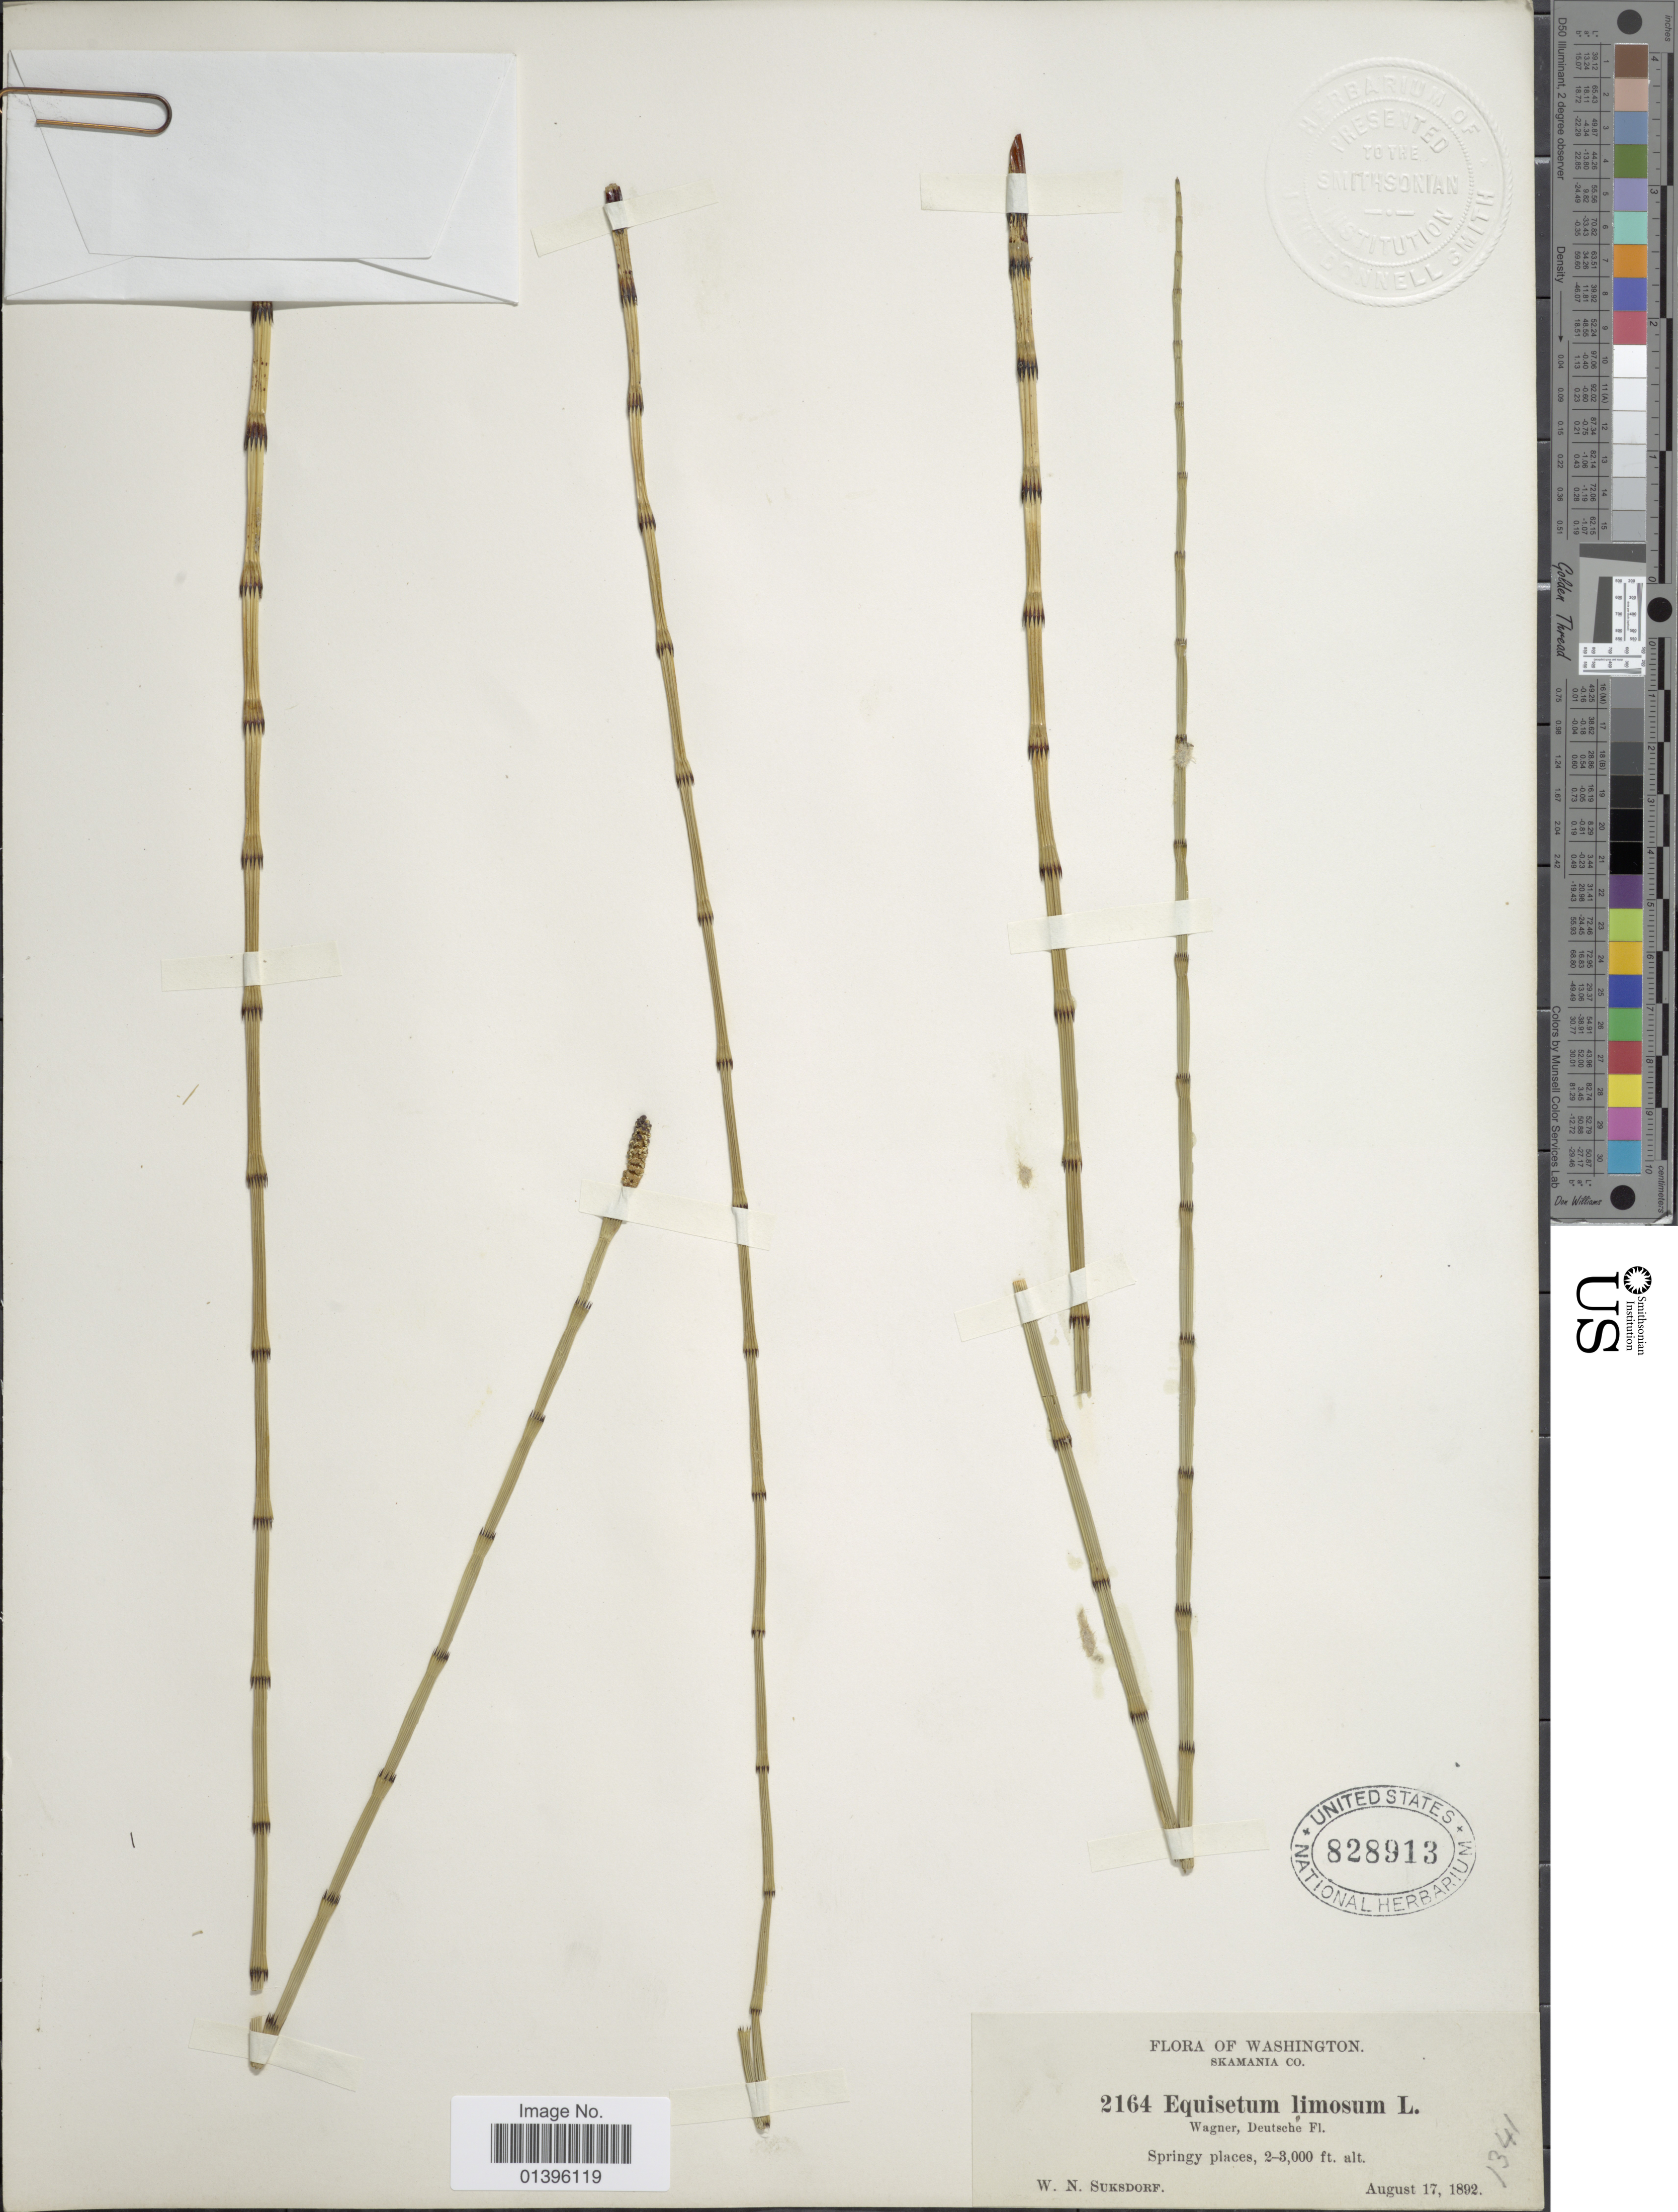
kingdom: Plantae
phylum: Tracheophyta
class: Polypodiopsida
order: Equisetales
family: Equisetaceae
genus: Equisetum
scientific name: Equisetum fluviatile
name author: L.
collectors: W. N. Suksdorf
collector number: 2164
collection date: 1892-08-17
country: United States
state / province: Washington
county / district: Skamania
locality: Skamania Co. Springy places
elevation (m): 610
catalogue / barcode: US 828913